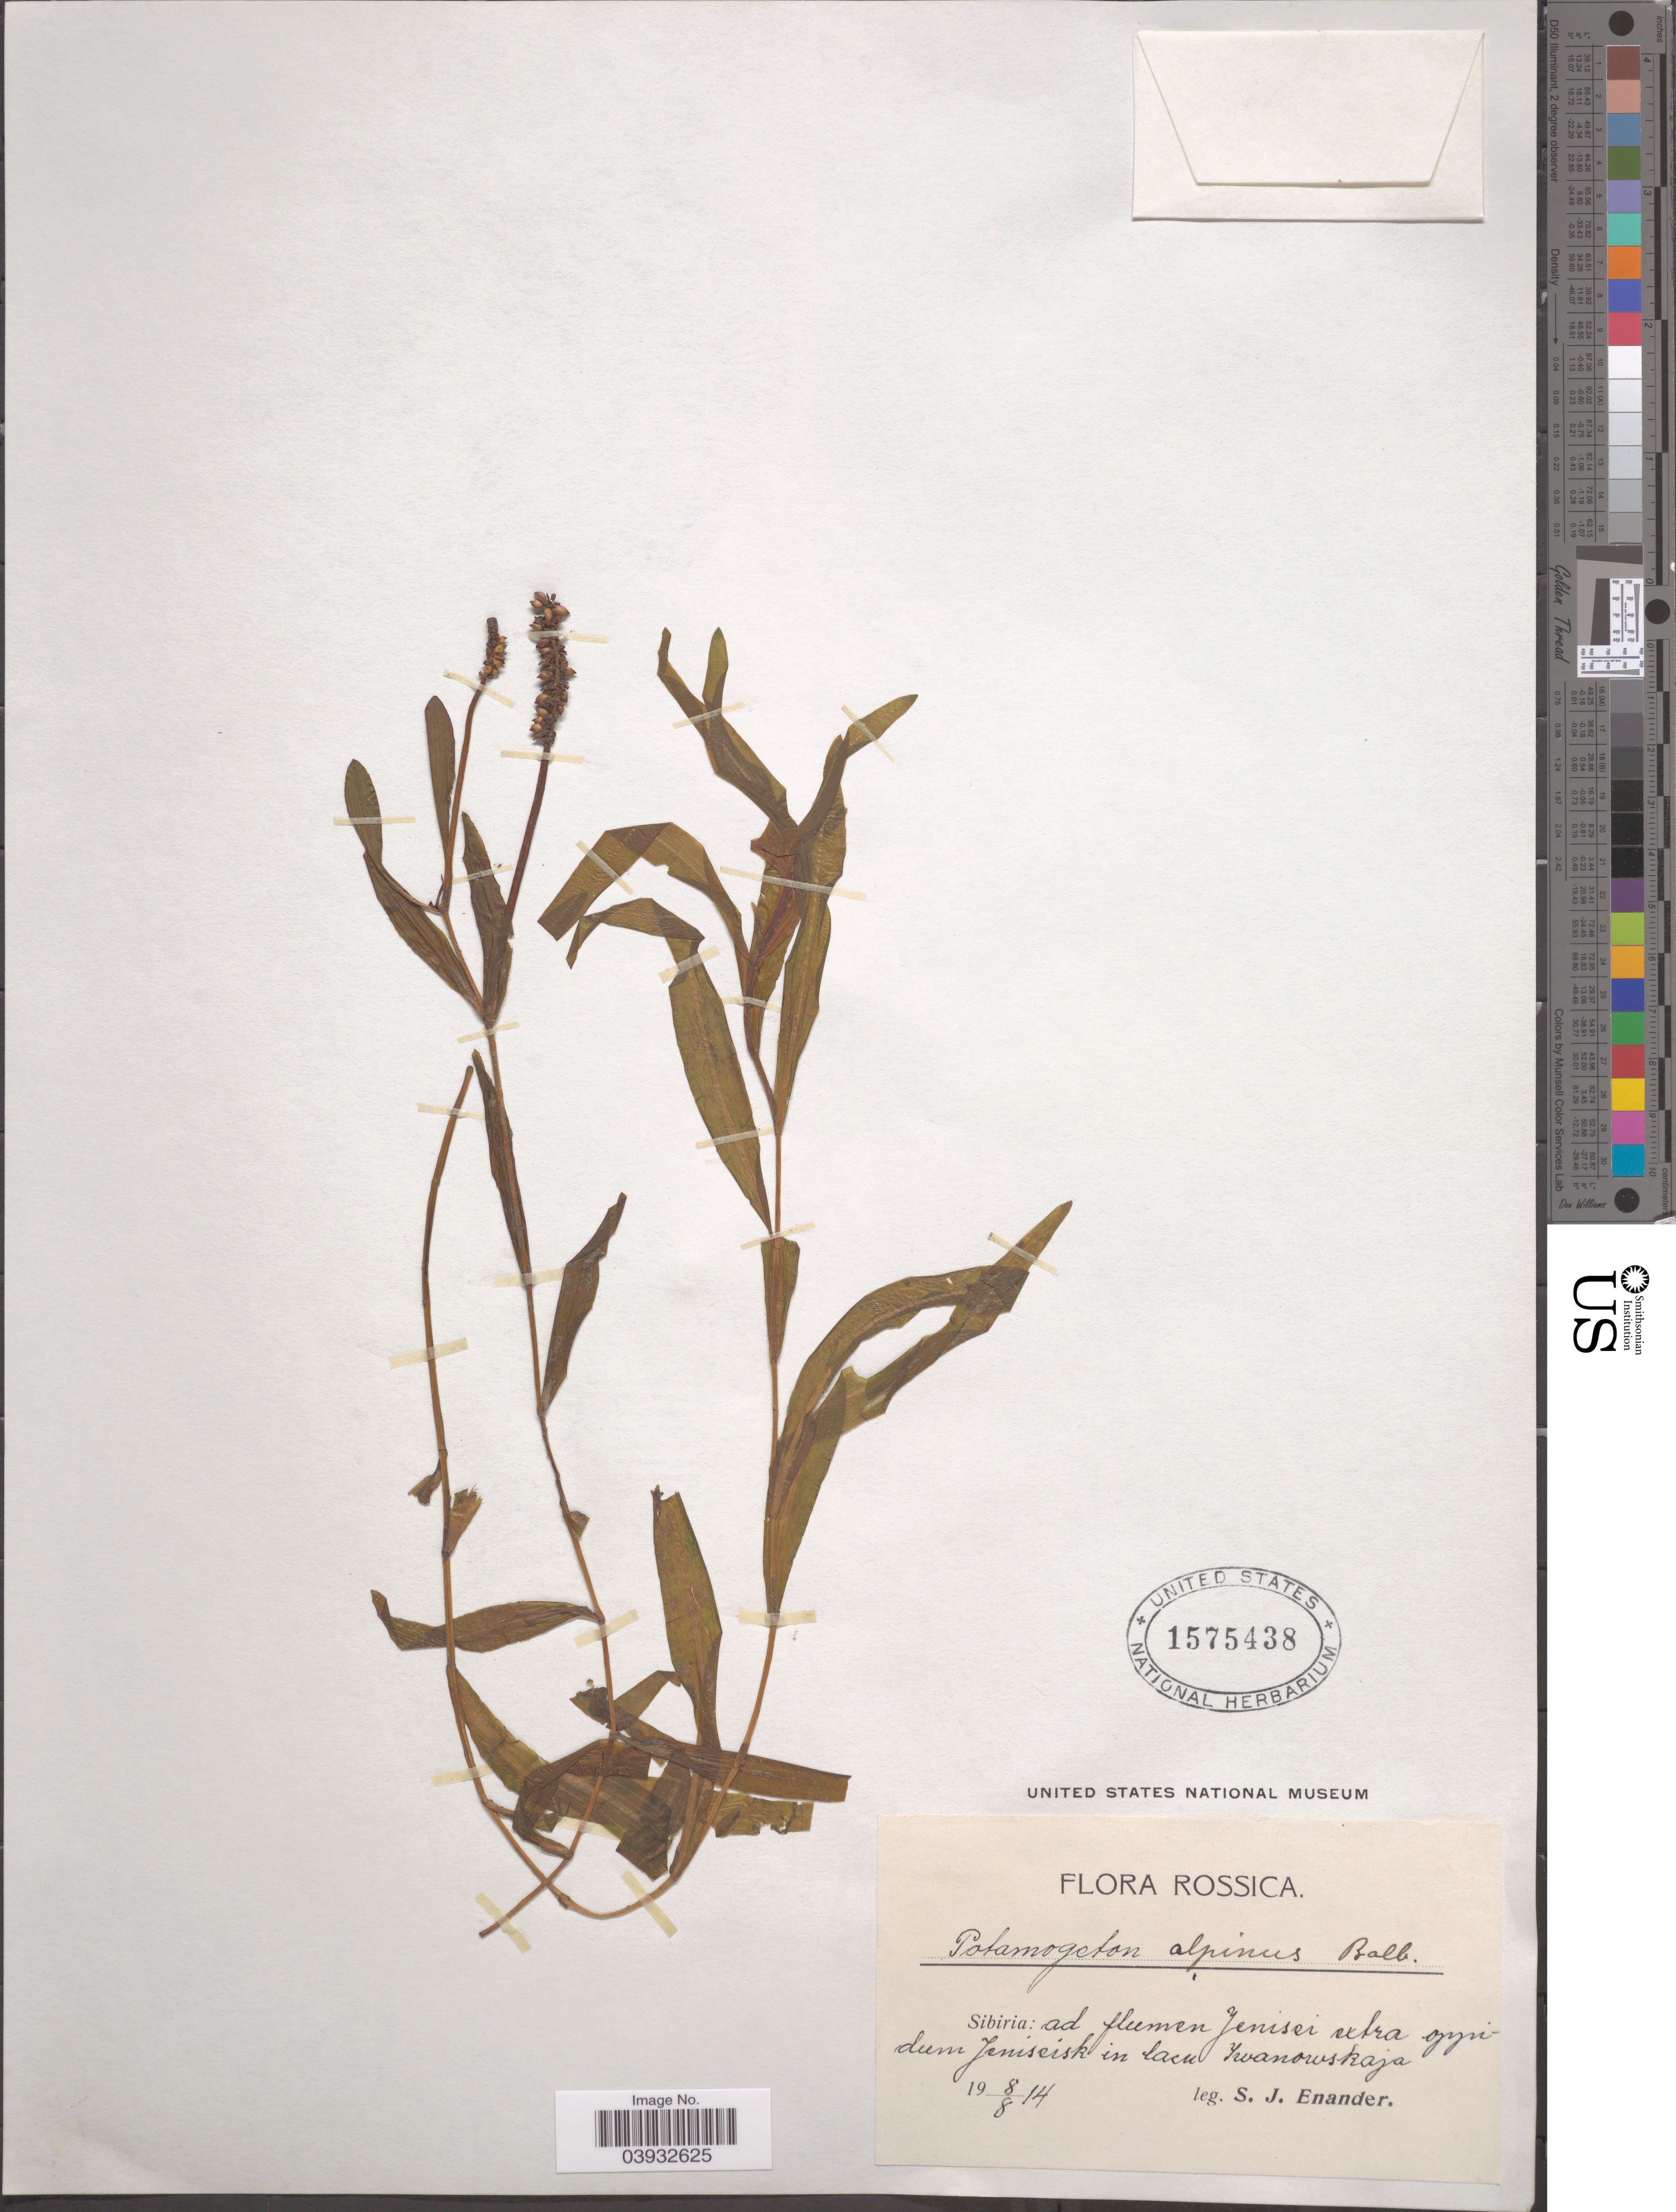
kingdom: Plantae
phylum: Tracheophyta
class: Liliopsida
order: Alismatales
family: Potamogetonaceae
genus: Potamogeton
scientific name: Potamogeton alpinus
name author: Balb.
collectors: S. Enander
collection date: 1914-08-08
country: Russian Federation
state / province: Krasnoyarsk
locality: Rossica. Sibiria: ad flumen Jenisei extra oppidum Jeniseisk in lacu Iwanowskaja. (lake Ivanovskoye)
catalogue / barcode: US 1575438